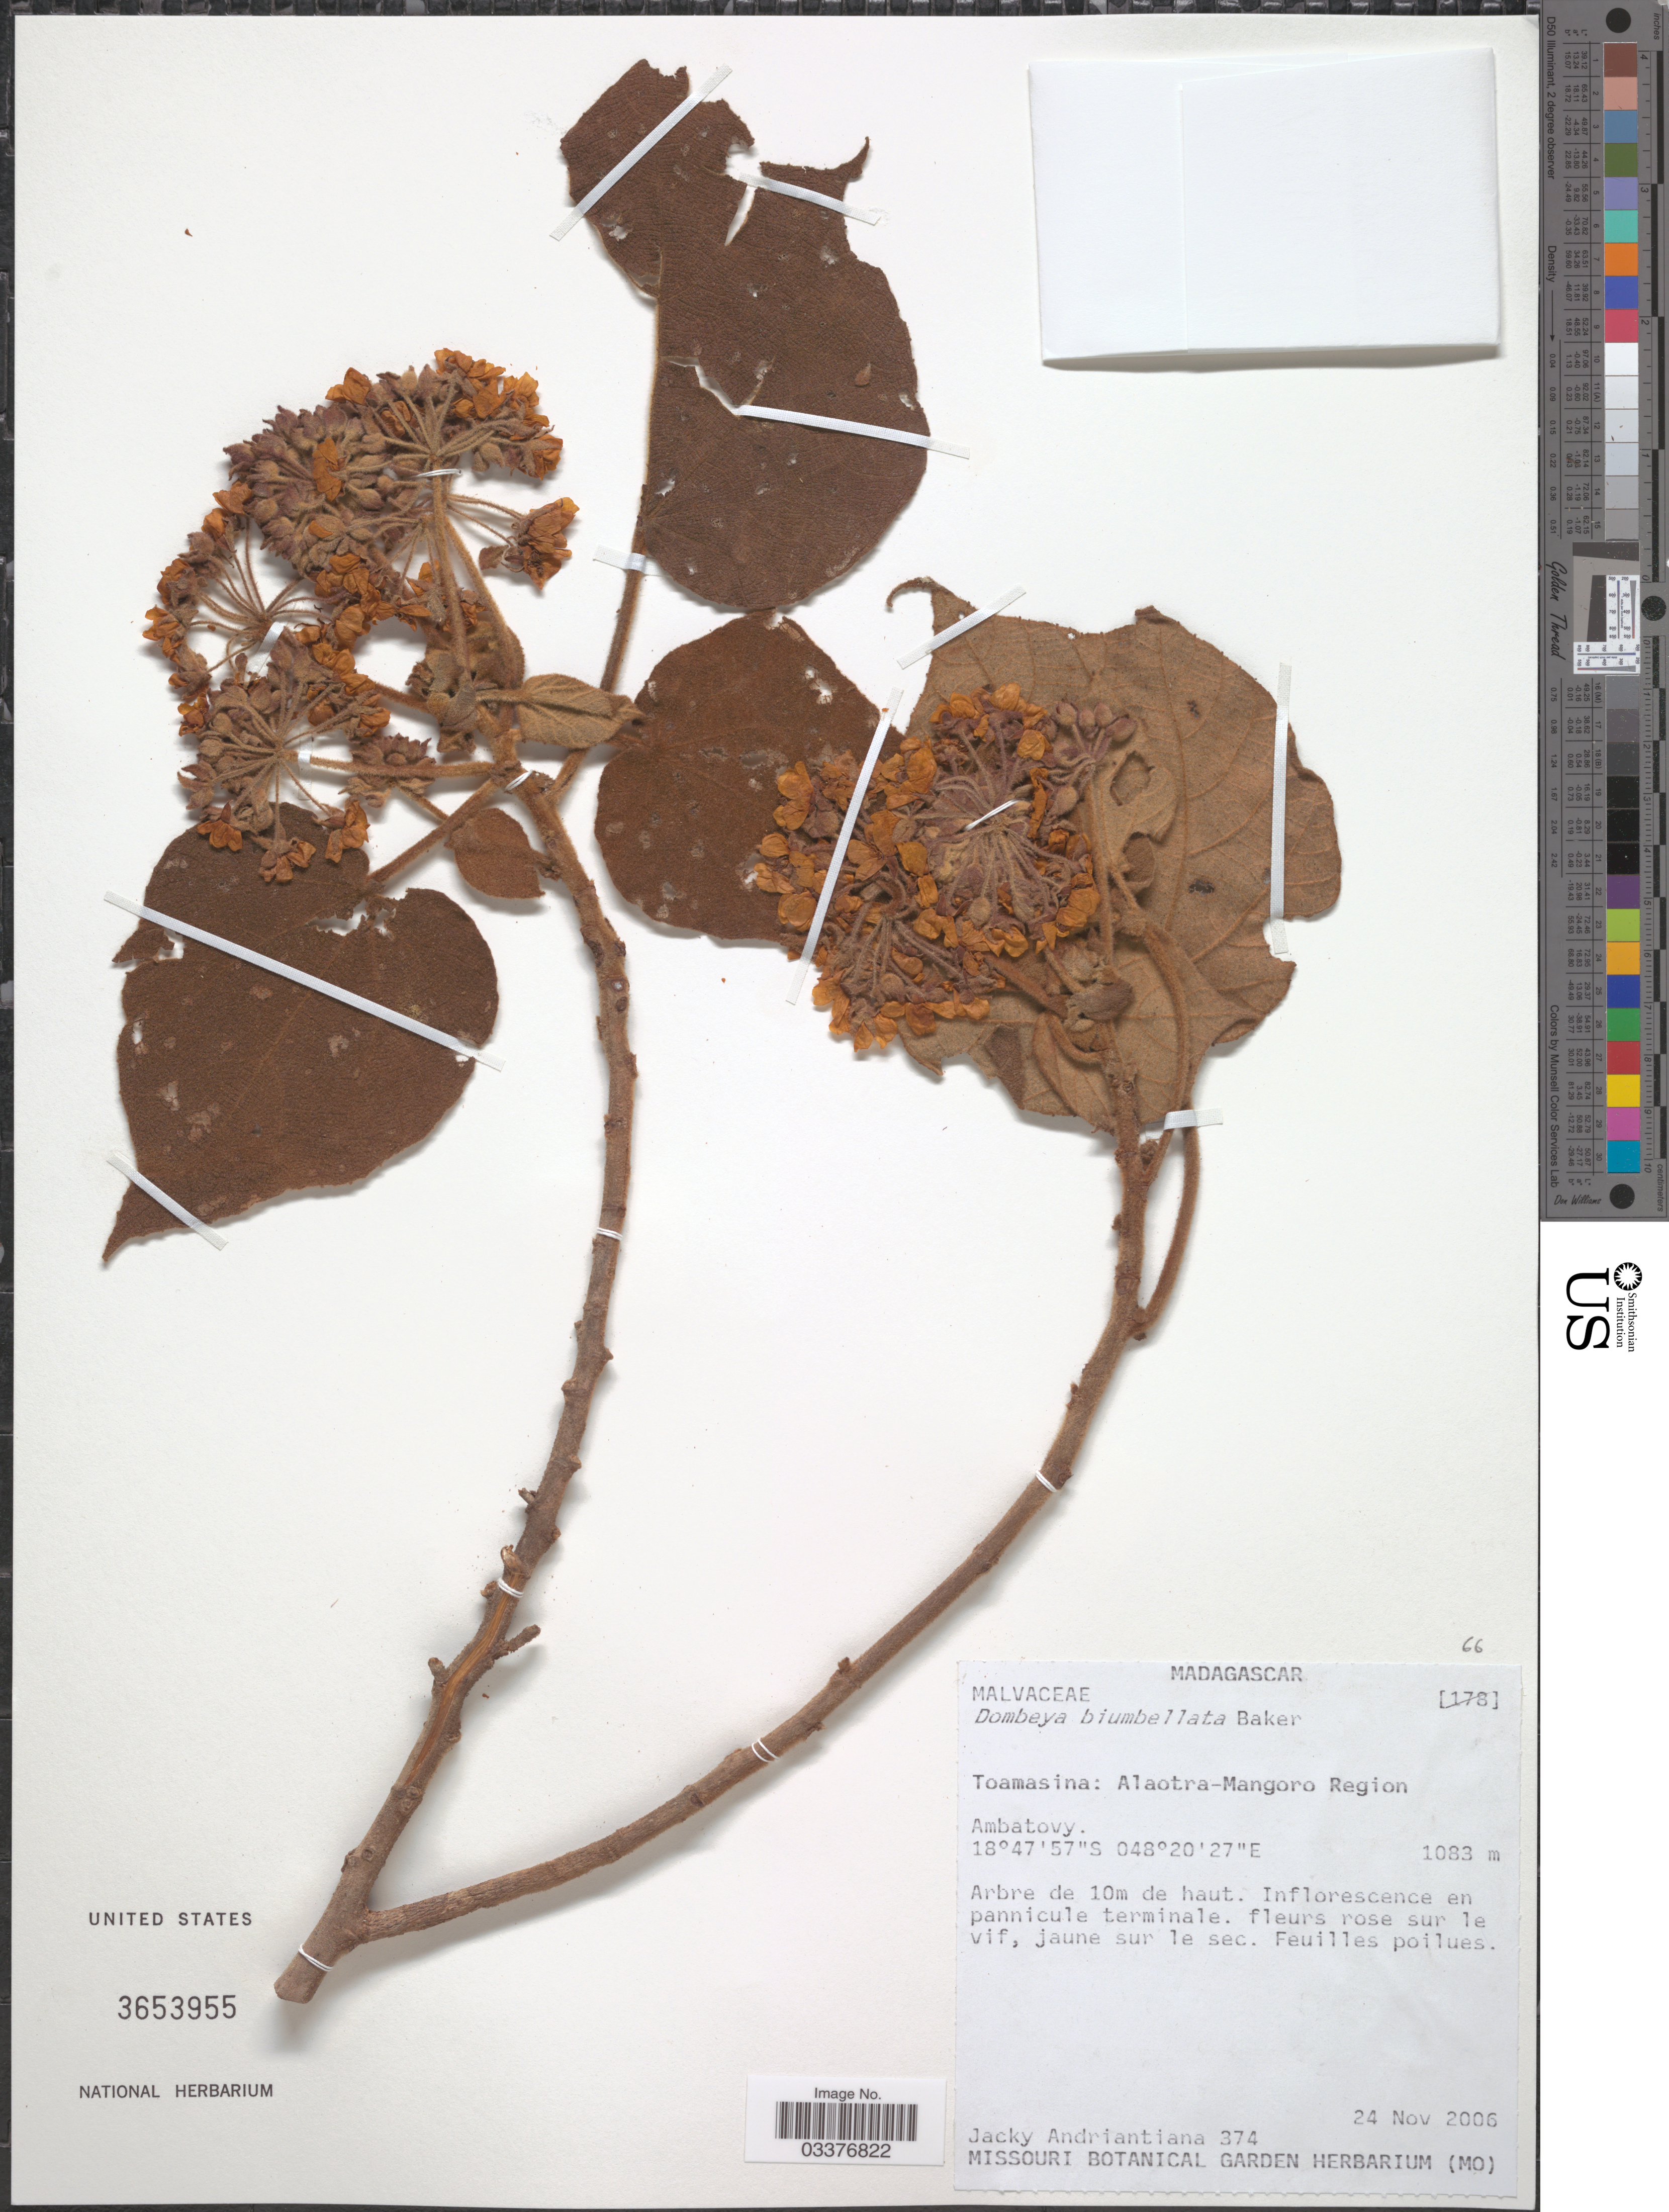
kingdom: Plantae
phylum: Tracheophyta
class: Magnoliopsida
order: Malvales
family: Malvaceae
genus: Dombeya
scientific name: Dombeya biumbellata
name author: Baker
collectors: J. Andriantiana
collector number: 374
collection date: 2006-11-24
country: Madagascar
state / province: Alaotra Mangoro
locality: Alaotra-Mangoro Region. Ambatovy.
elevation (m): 1083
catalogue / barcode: US 3653955